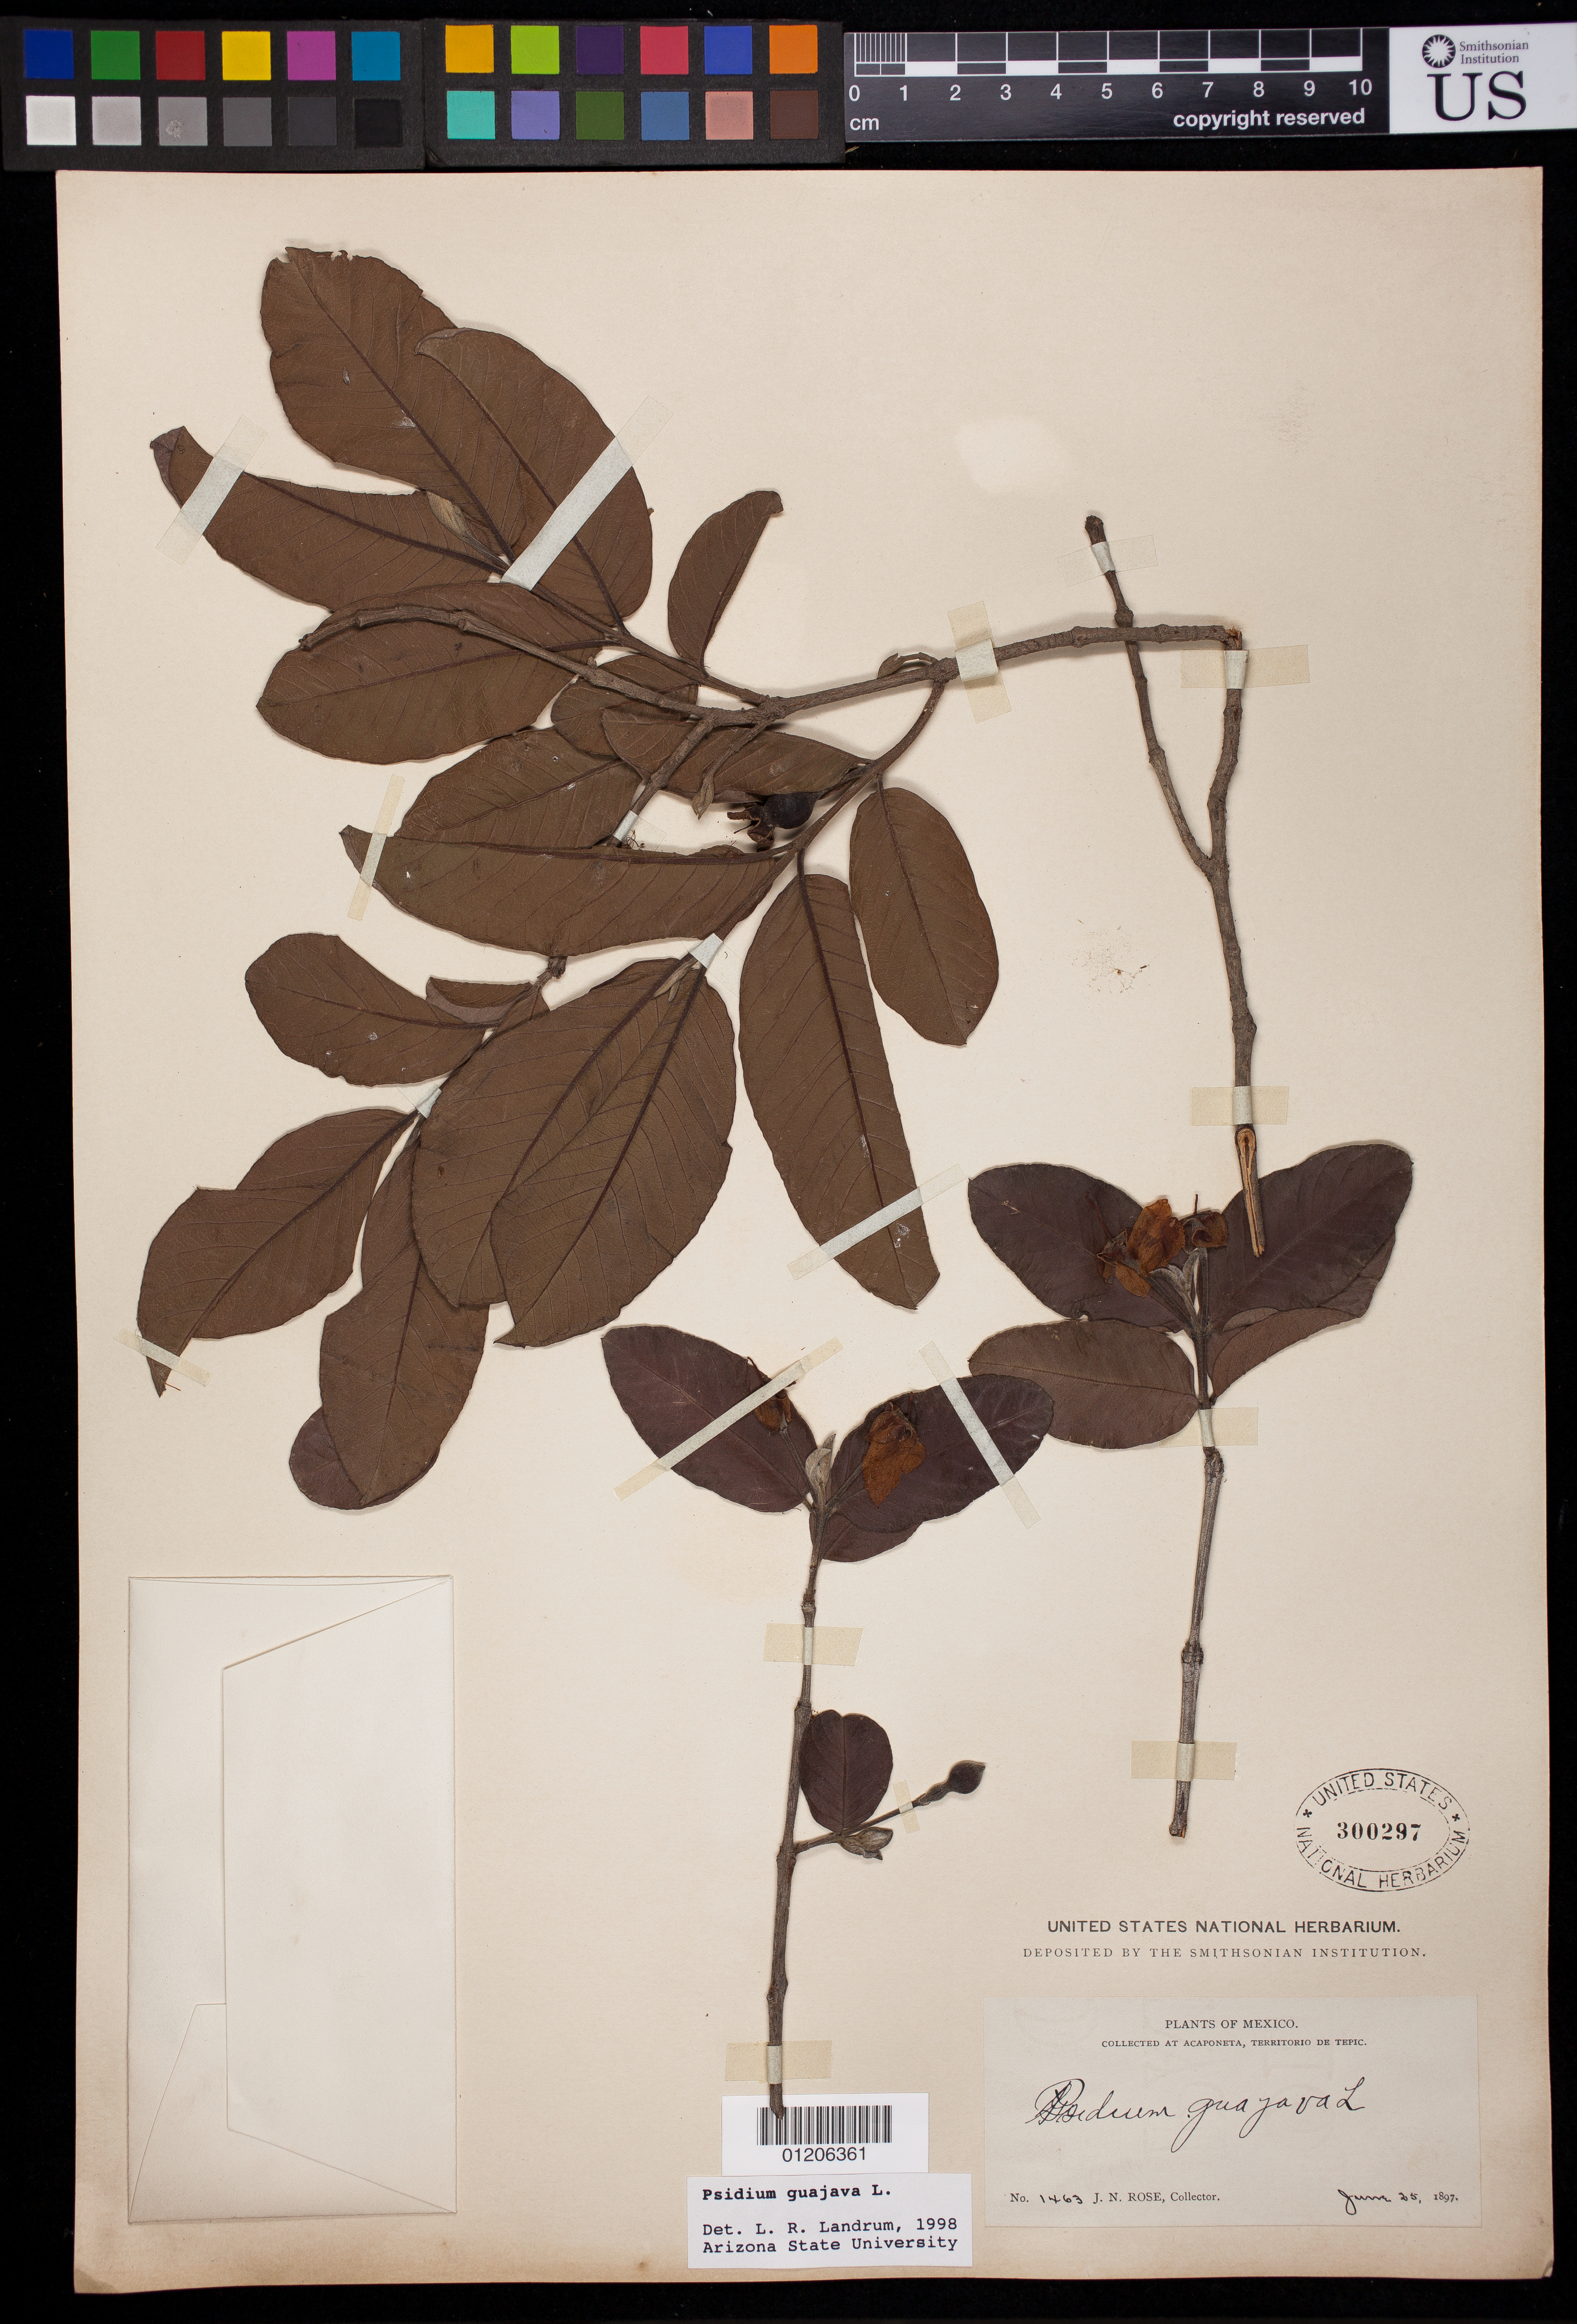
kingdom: Plantae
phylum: Tracheophyta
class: Magnoliopsida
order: Myrtales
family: Myrtaceae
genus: Psidium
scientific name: Psidium guajava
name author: L.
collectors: J. N. Rose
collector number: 1463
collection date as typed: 25 Jun 1897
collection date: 1897-06-25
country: Mexico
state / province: Nayarit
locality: Acaponeta, Territorio de Tepic.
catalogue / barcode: US 300297